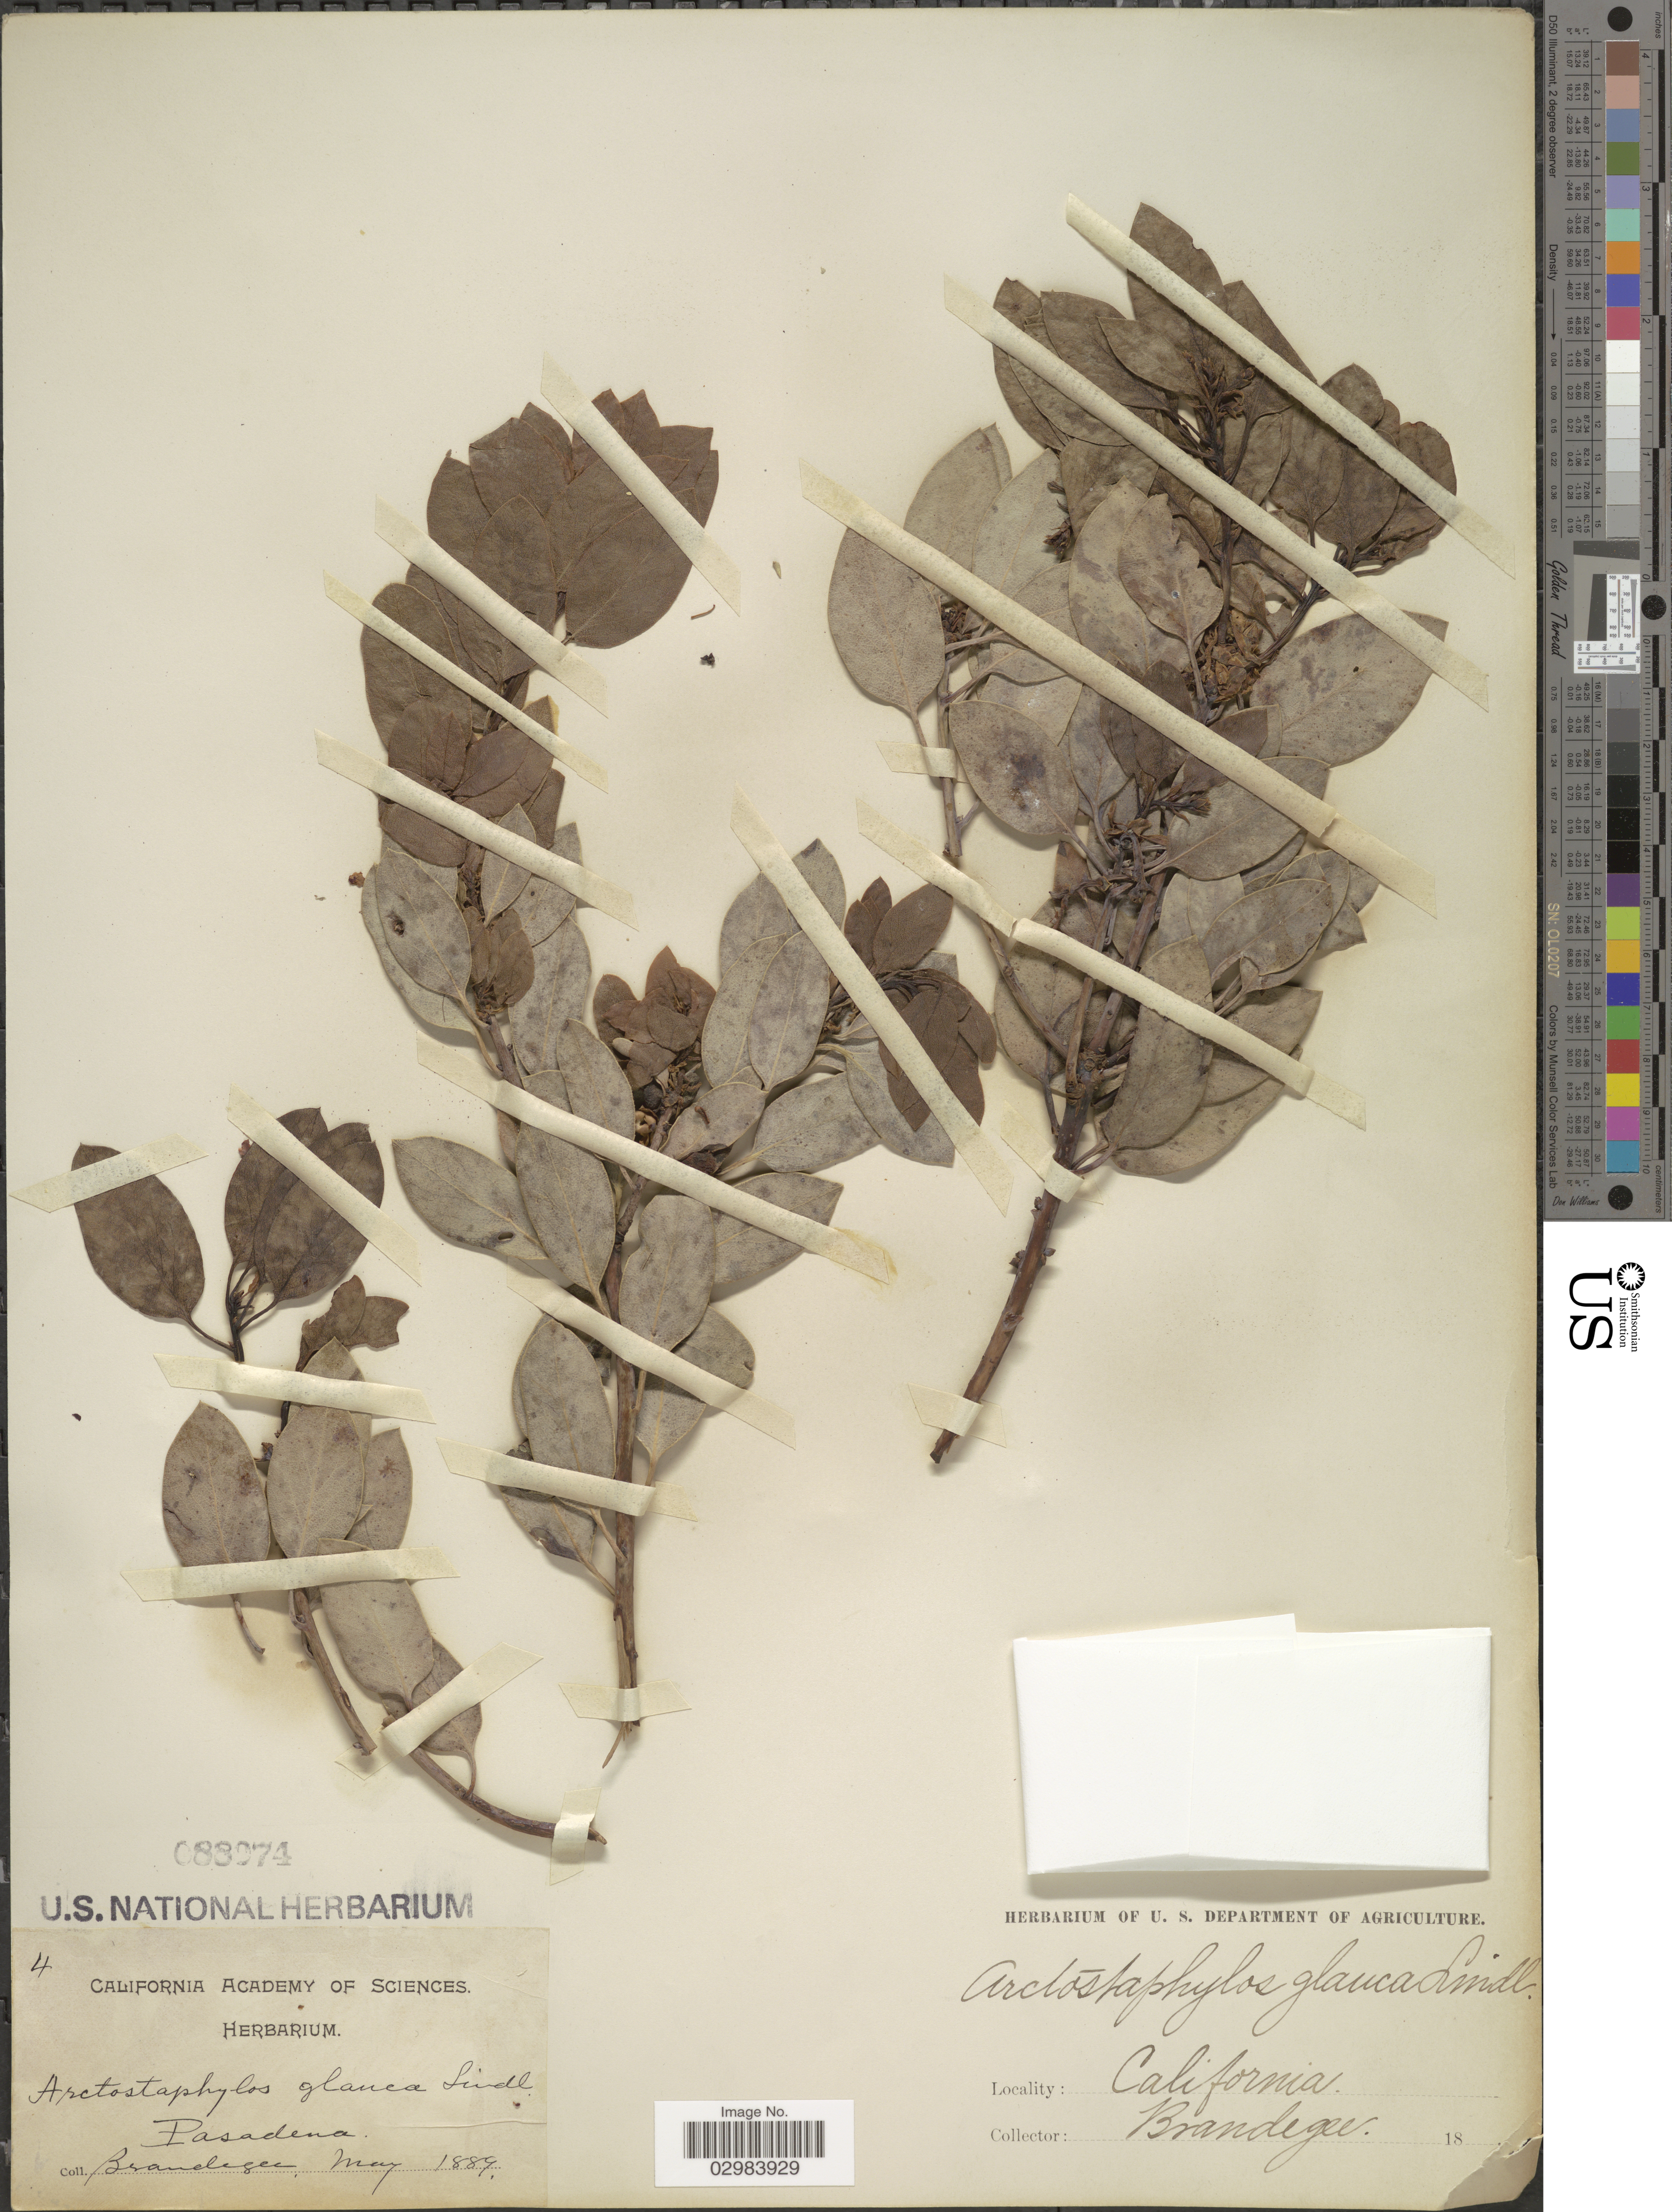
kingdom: Plantae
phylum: Tracheophyta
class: Magnoliopsida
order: Ericales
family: Ericaceae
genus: Arctostaphylos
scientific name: Arctostaphylos glauca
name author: Lindl.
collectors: -- Brandegee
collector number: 4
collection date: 1889-05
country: United States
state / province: California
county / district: Los Angeles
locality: Pasadena.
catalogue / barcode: US 88074